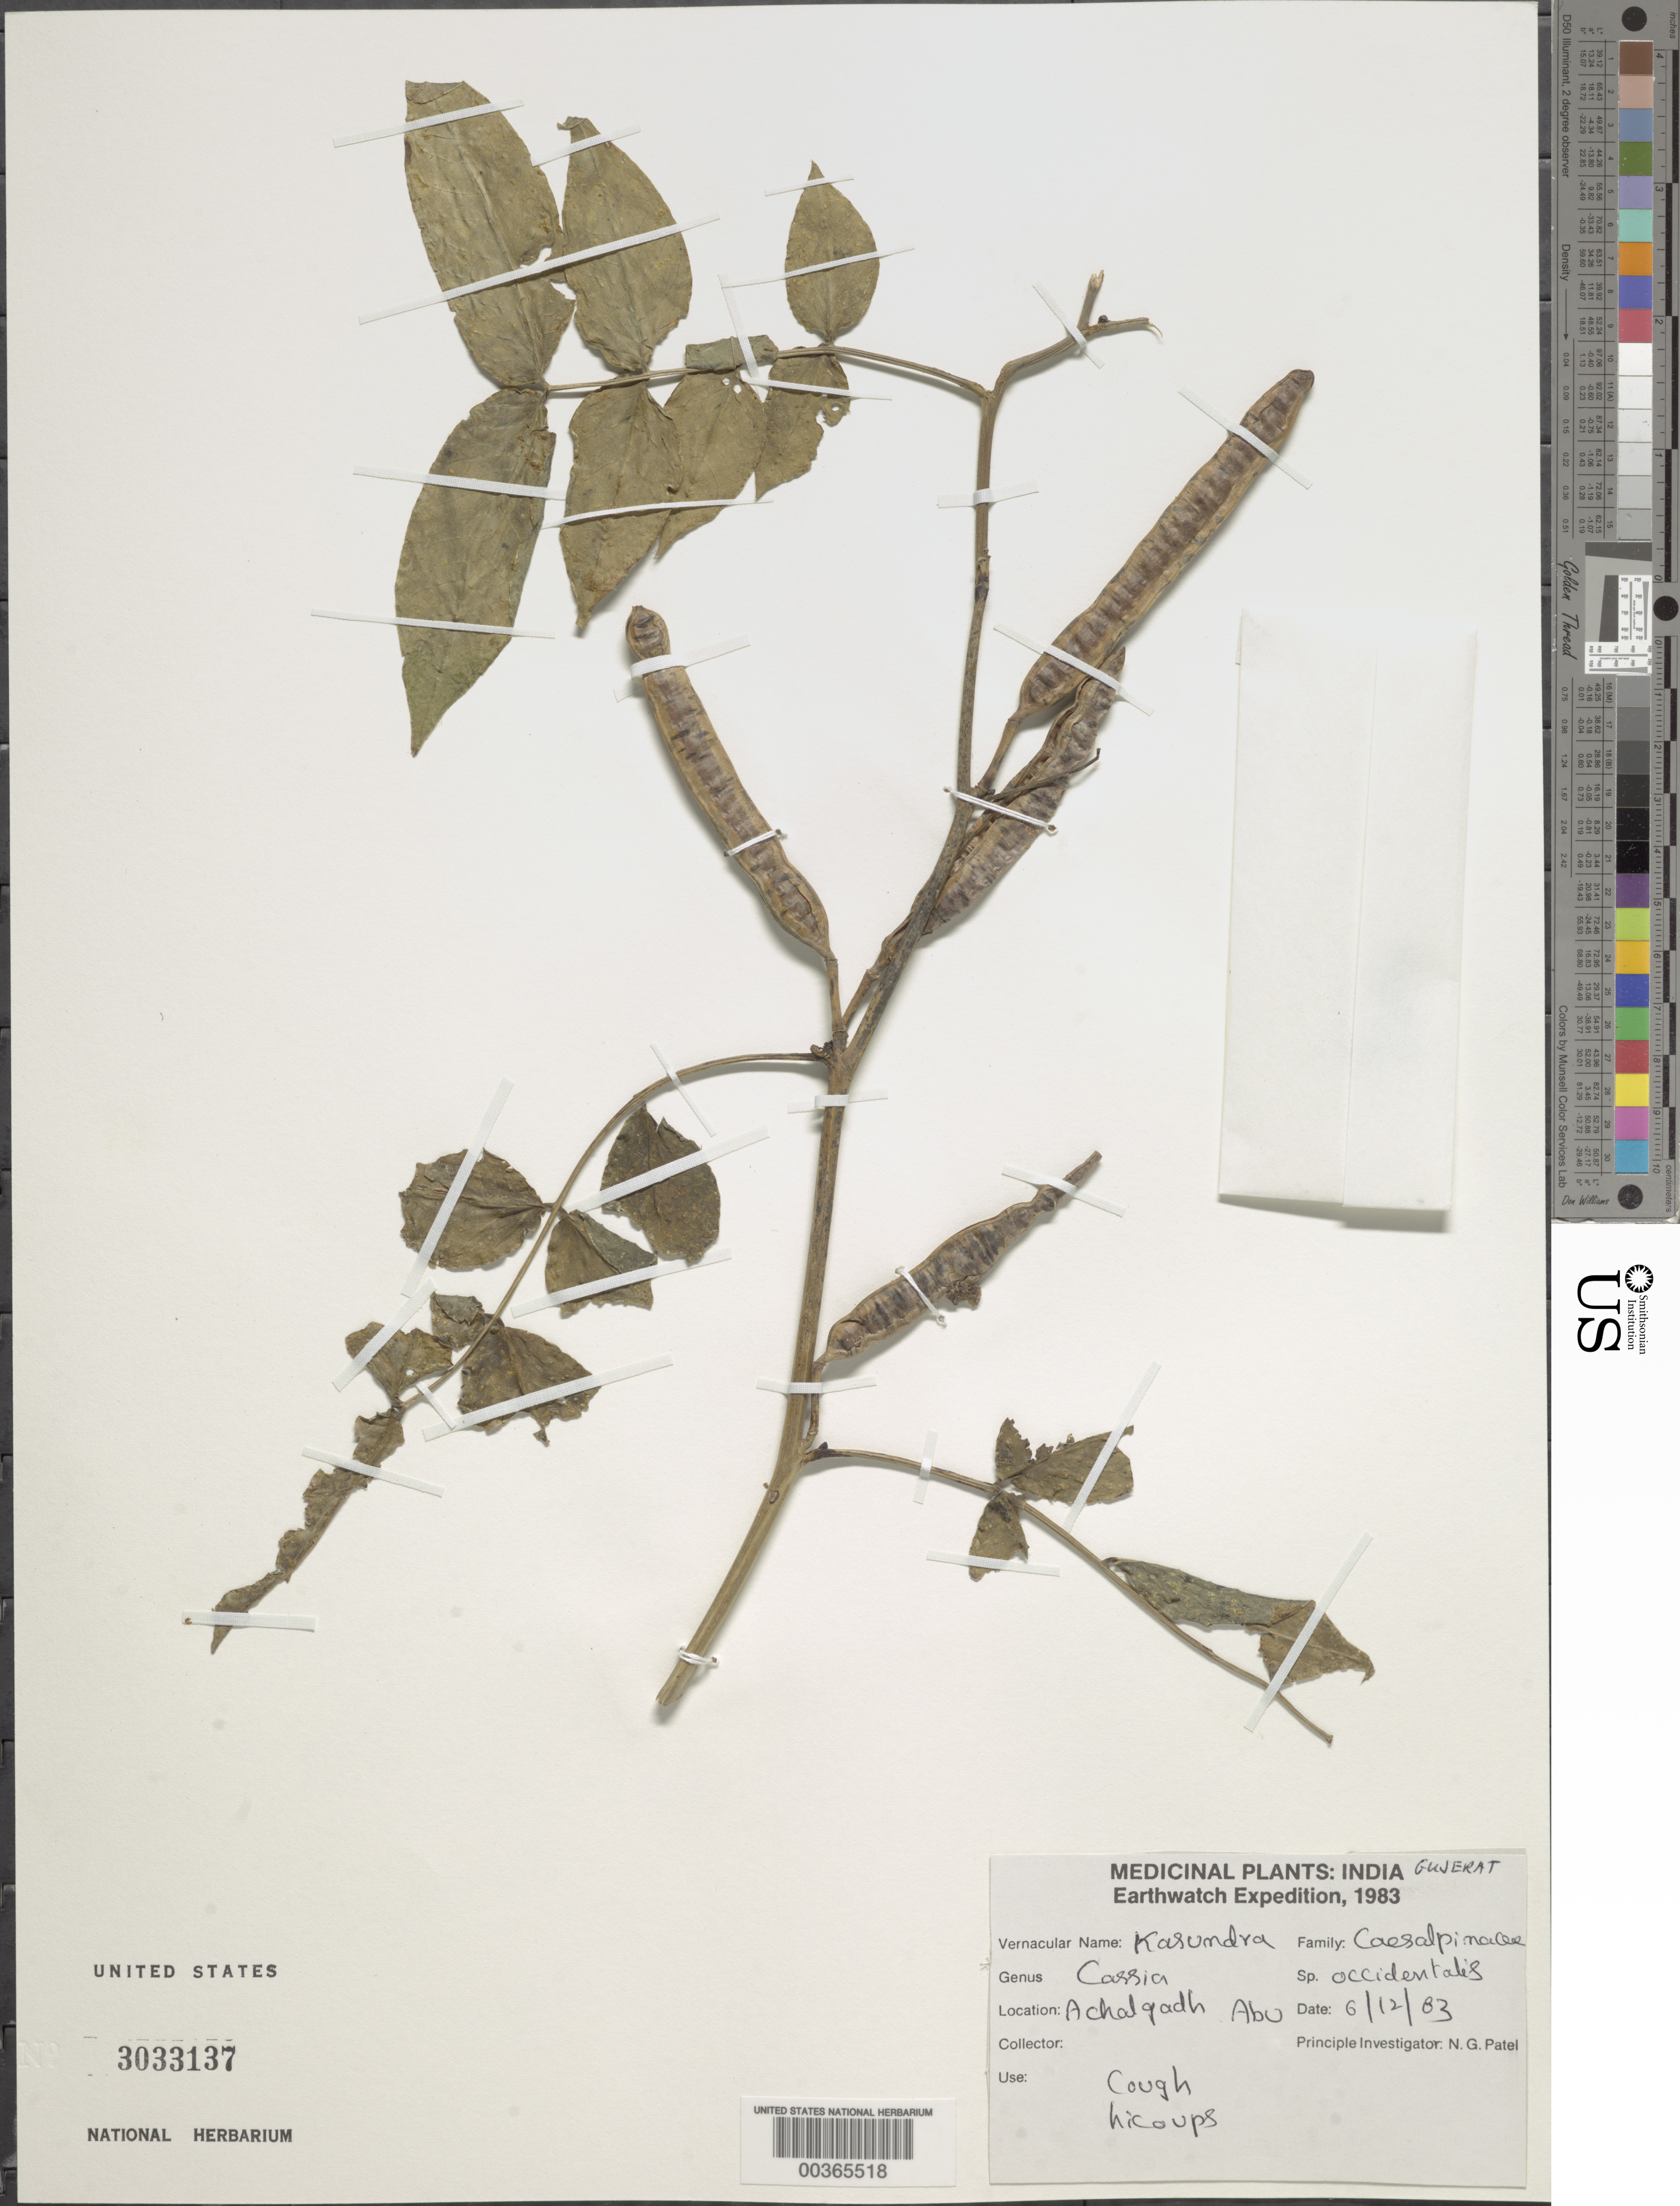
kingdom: Plantae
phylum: Tracheophyta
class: Magnoliopsida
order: Fabales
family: Fabaceae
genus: Senna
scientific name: Senna occidentalis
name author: (L.) Link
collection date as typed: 06 Dec 1983 or 12 Jun 1983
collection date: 1983-06-12 or 1983-12-06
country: India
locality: Achalgadh abu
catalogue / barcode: US 3033137